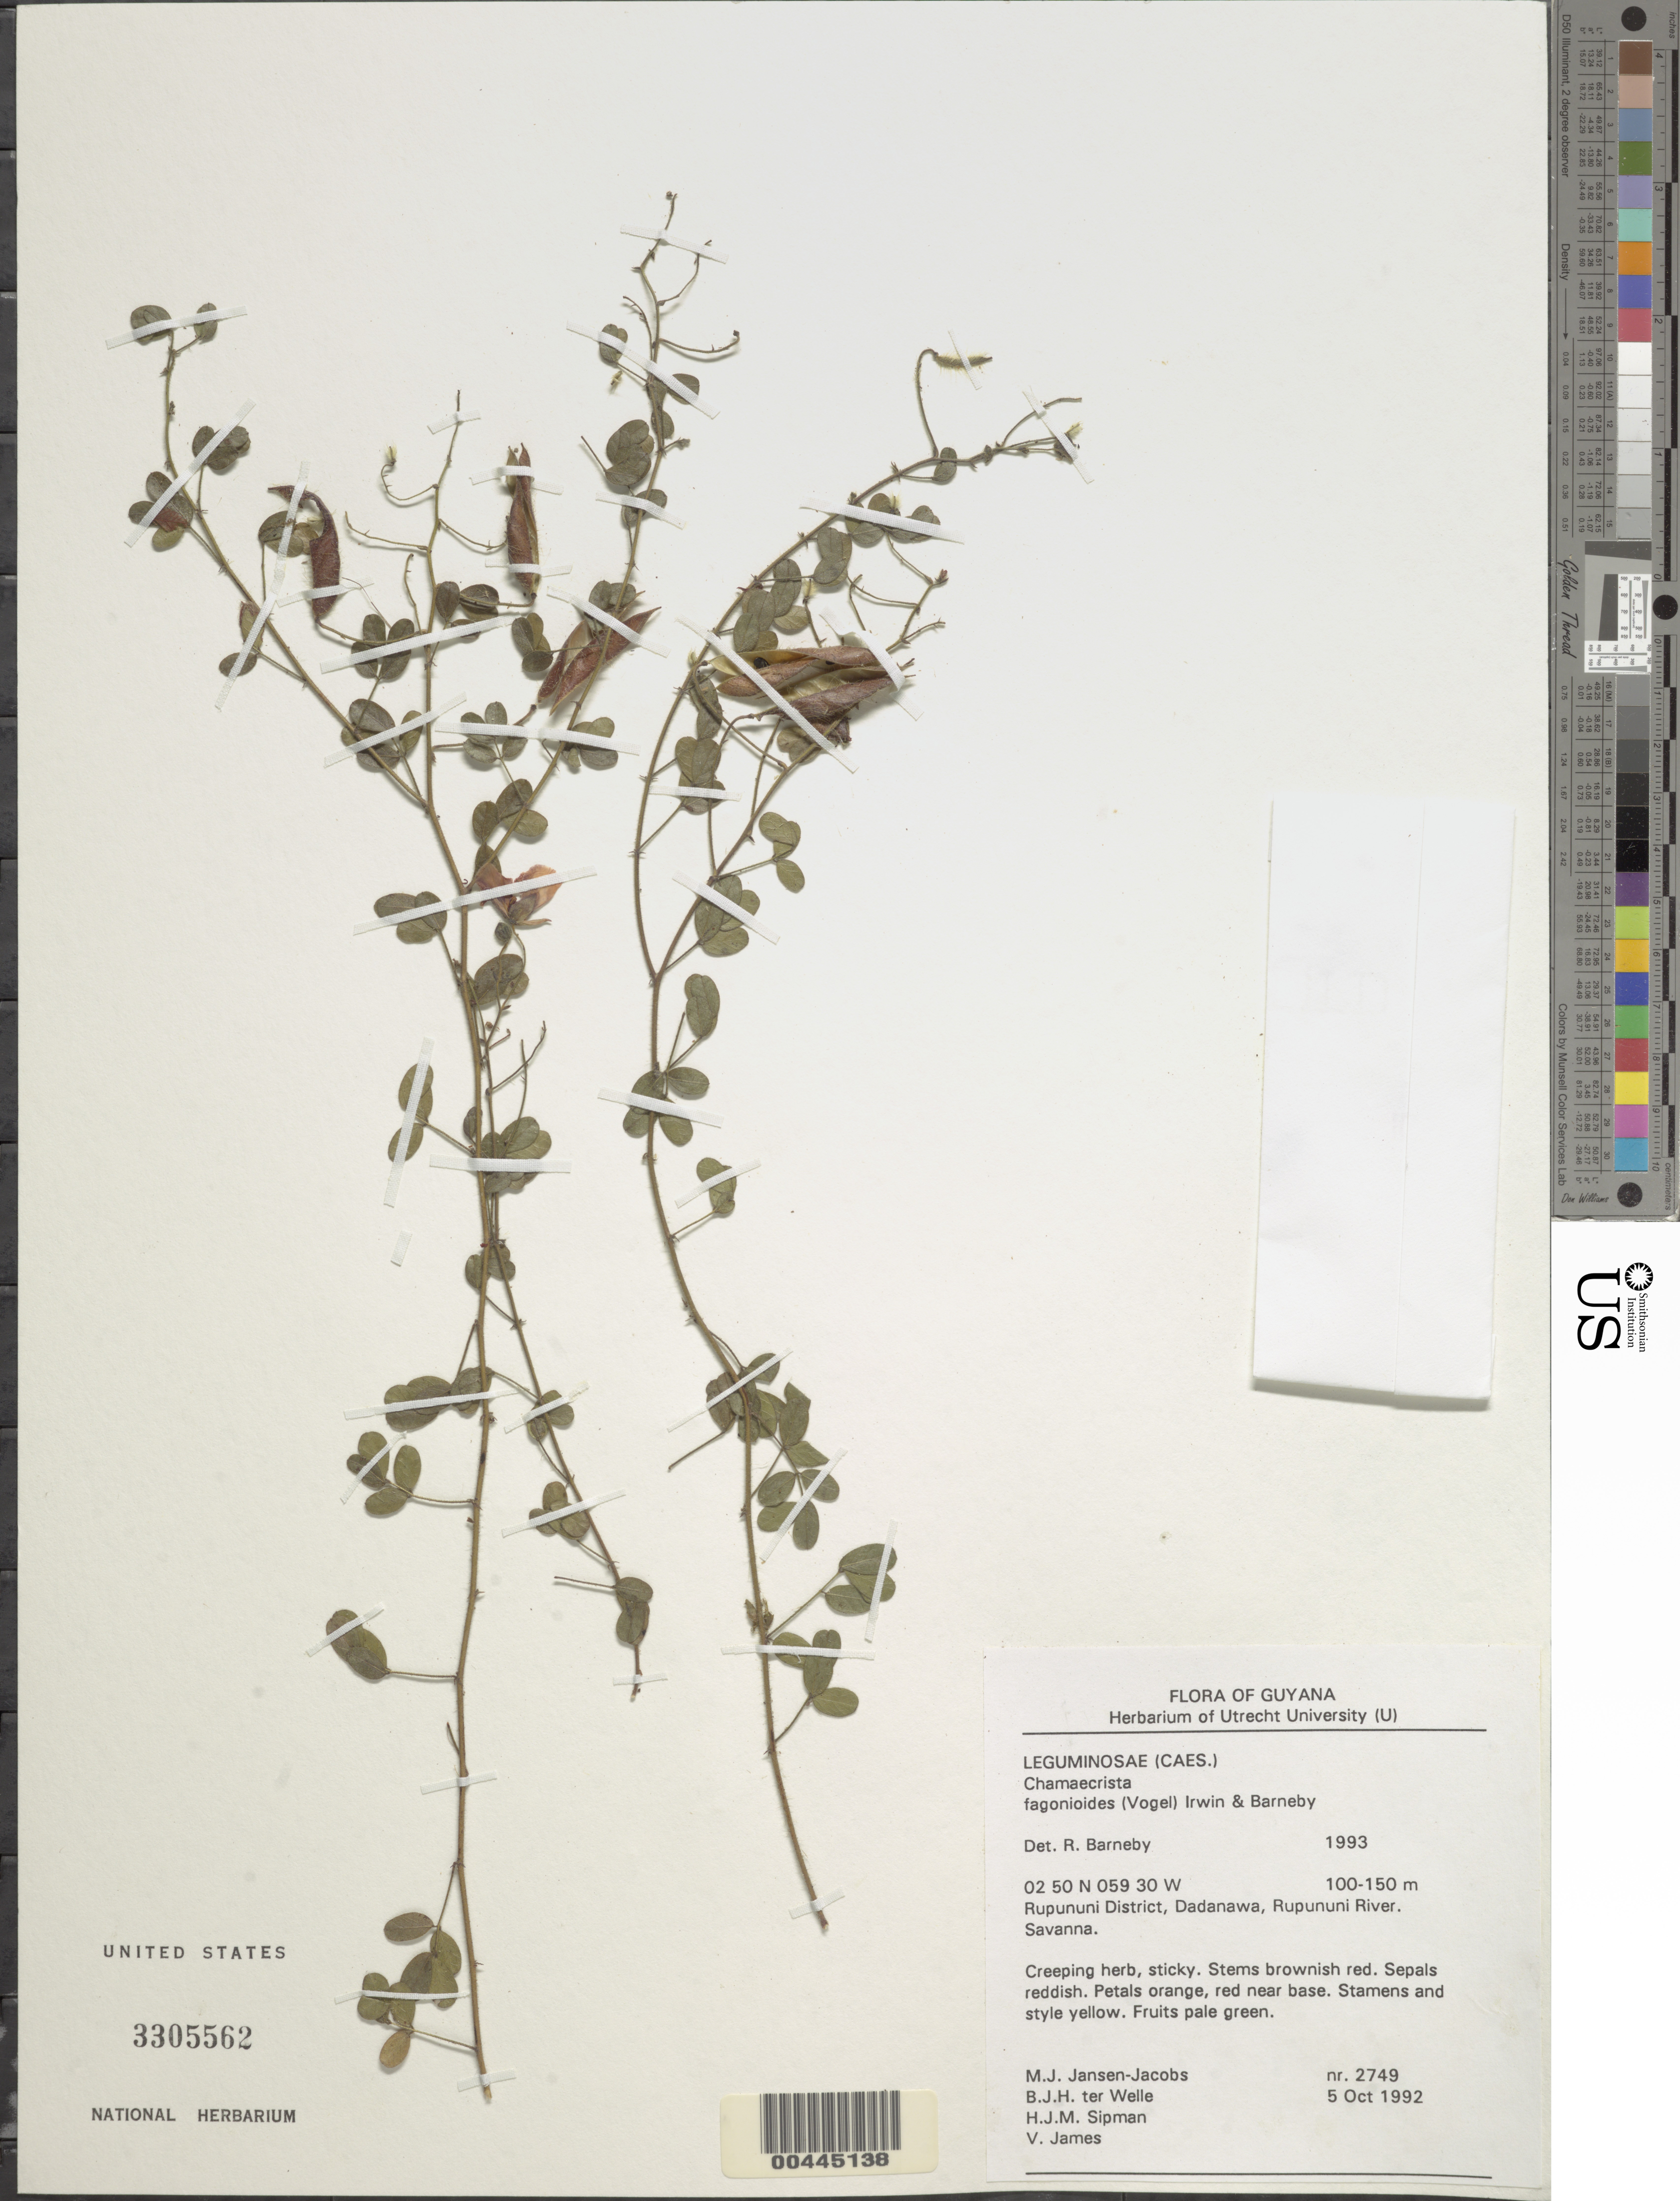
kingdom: Plantae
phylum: Tracheophyta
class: Magnoliopsida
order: Fabales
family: Fabaceae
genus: Chamaecrista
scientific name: Chamaecrista fagonioides var. fagonioides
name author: (Vogel) H.S. Irwin & Barneby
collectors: M. J. Jansen-Jacobs, B. Welle, H. J. M. Sipman & V. James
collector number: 2749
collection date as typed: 05 Oct 1992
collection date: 1992-10-05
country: Guyana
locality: Rupununi dist., dadanawa, rupununi river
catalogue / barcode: US 3305562